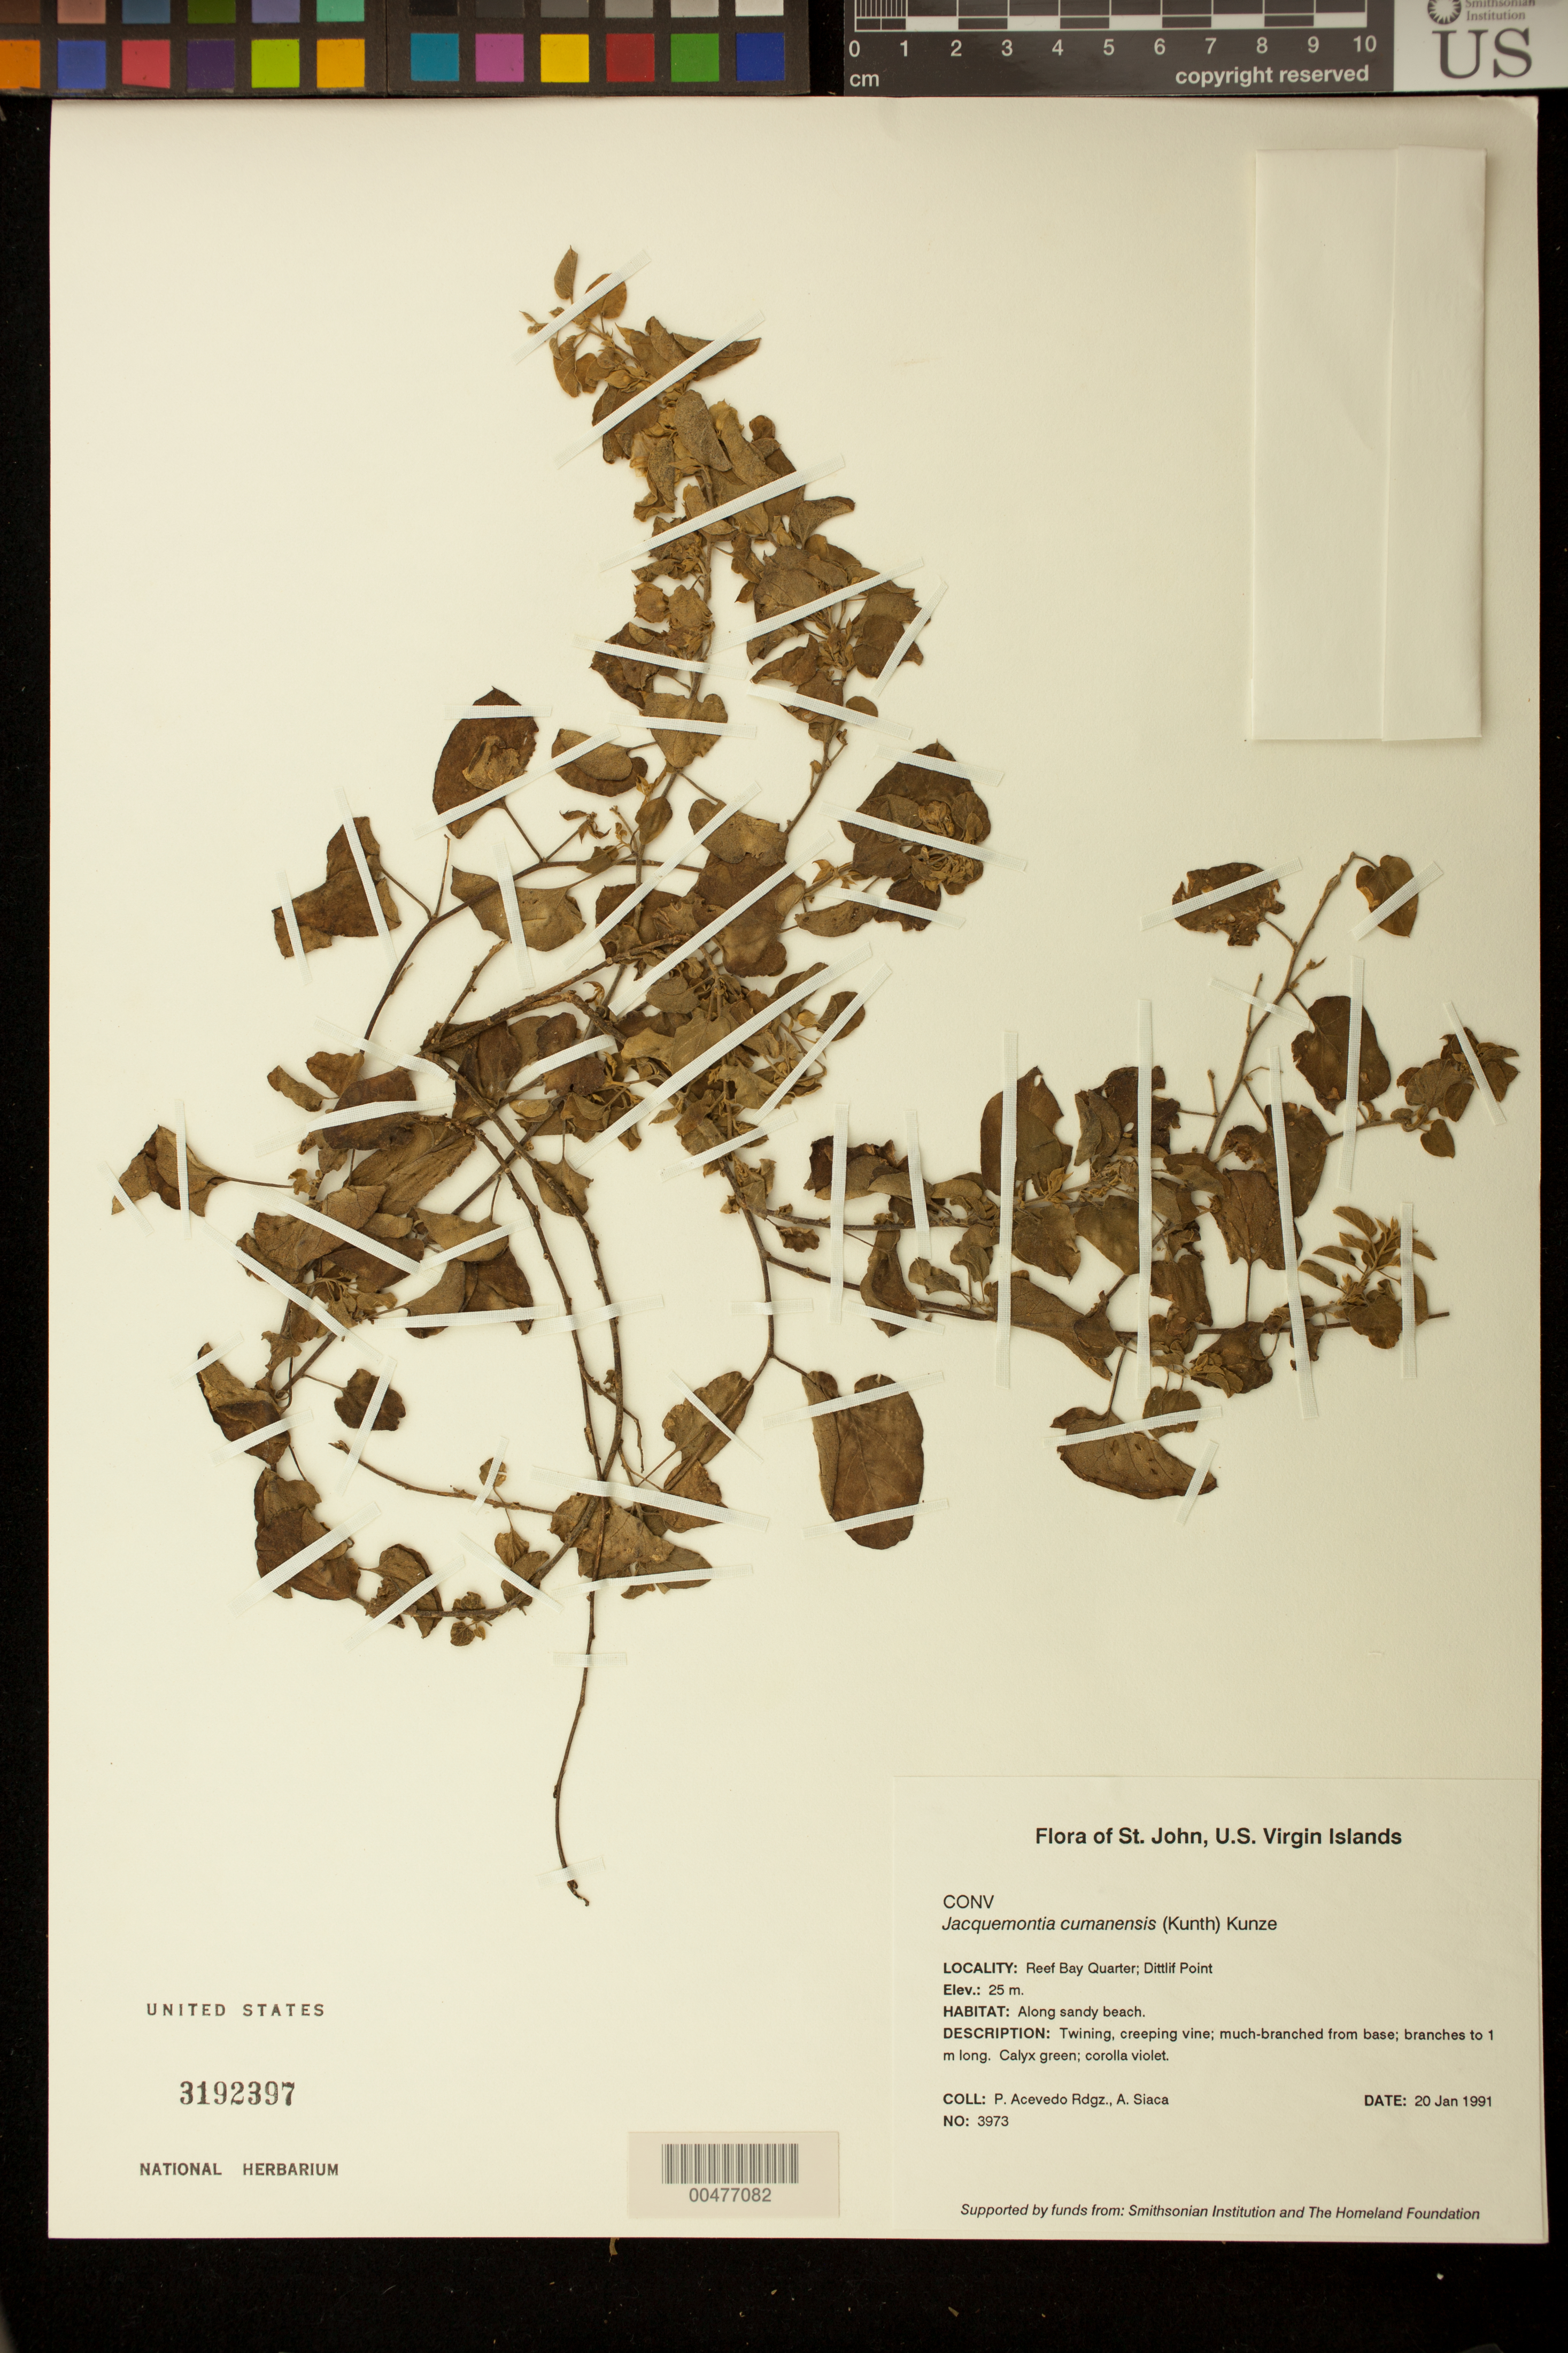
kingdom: Plantae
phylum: Tracheophyta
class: Magnoliopsida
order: Solanales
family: Convolvulaceae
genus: Jacquemontia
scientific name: Jacquemontia cumanensis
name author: (Kuntze) Kuntze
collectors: P. Acevedo-Rodr. & A. Siaca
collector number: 3973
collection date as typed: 20 Jan 1991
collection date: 1991-01-20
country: U.S. Virgin Islands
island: St. John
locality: Reef Bay Quarter; Dittlif Point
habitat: Along sandy beach.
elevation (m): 25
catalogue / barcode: US 3192397